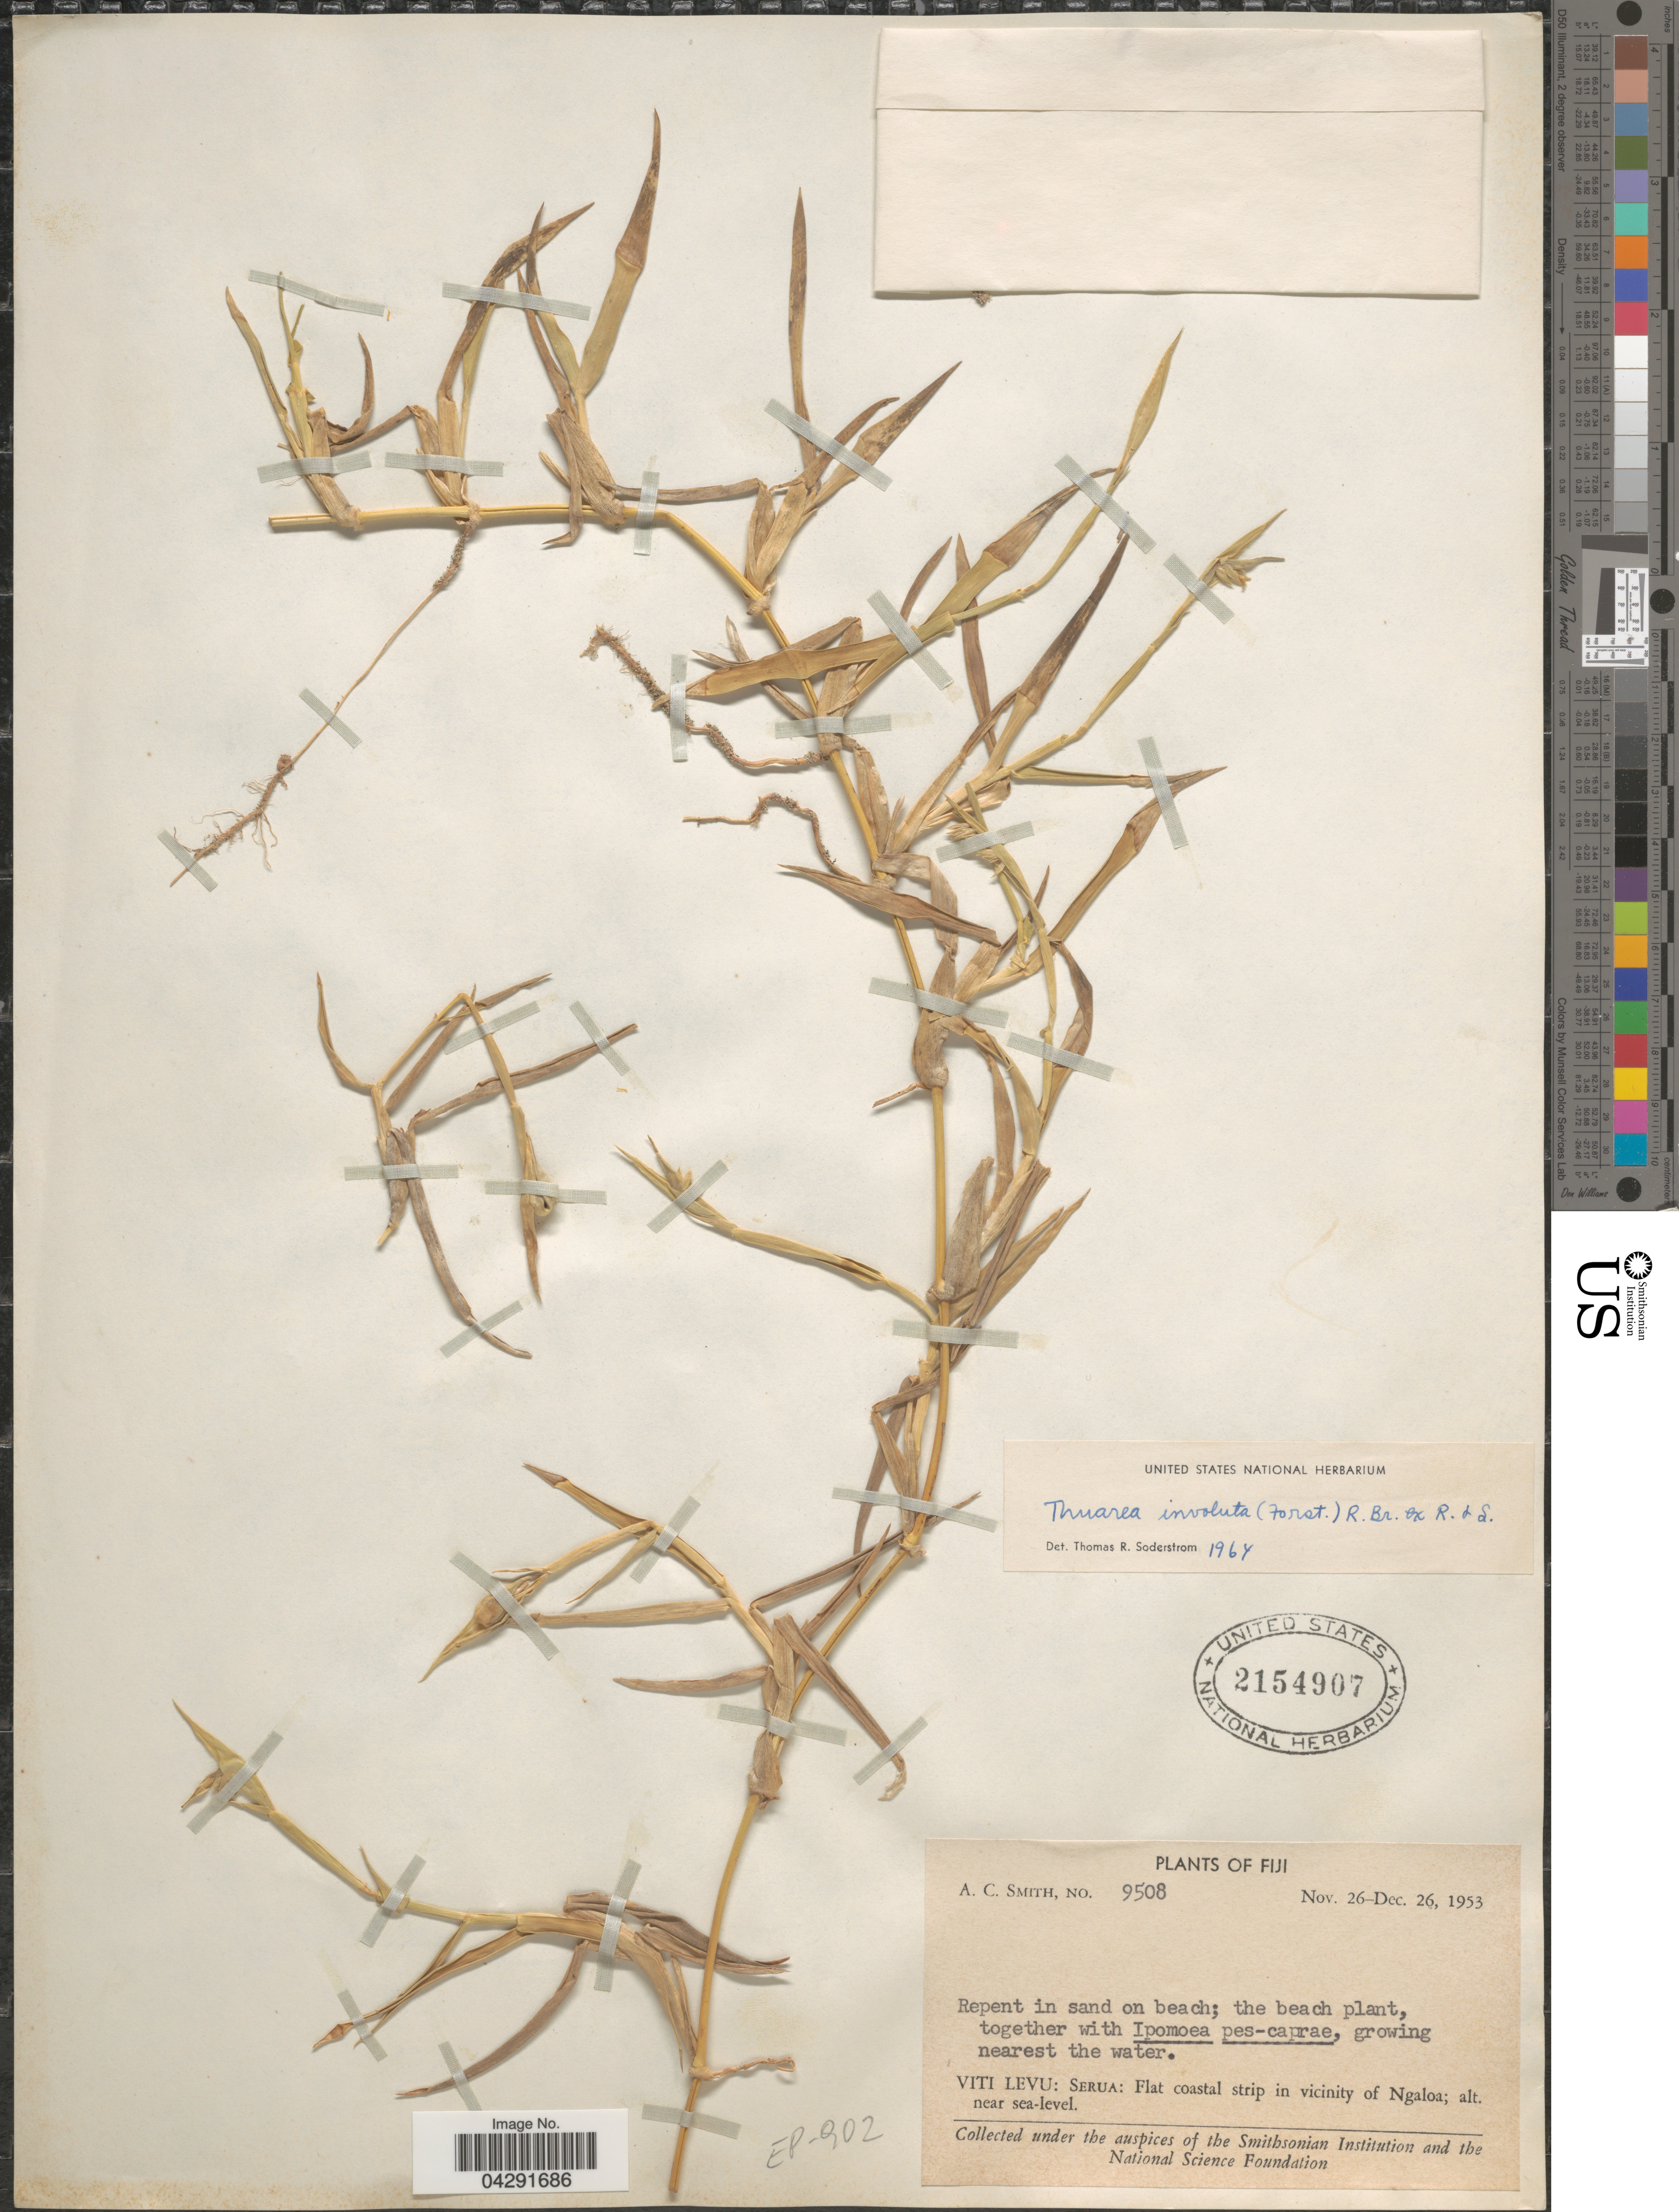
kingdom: Plantae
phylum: Tracheophyta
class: Liliopsida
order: Poales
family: Poaceae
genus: Thuarea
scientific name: Thuarea involuta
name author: (G. Forst.) R. Br. ex Sm.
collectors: A. C. Smith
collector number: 9508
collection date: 1953-11-26/1953-12-26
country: Fiji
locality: Viti Levu: Serua: Flat coastal strip in vicinity of Ngaloa.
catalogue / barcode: US 2154907